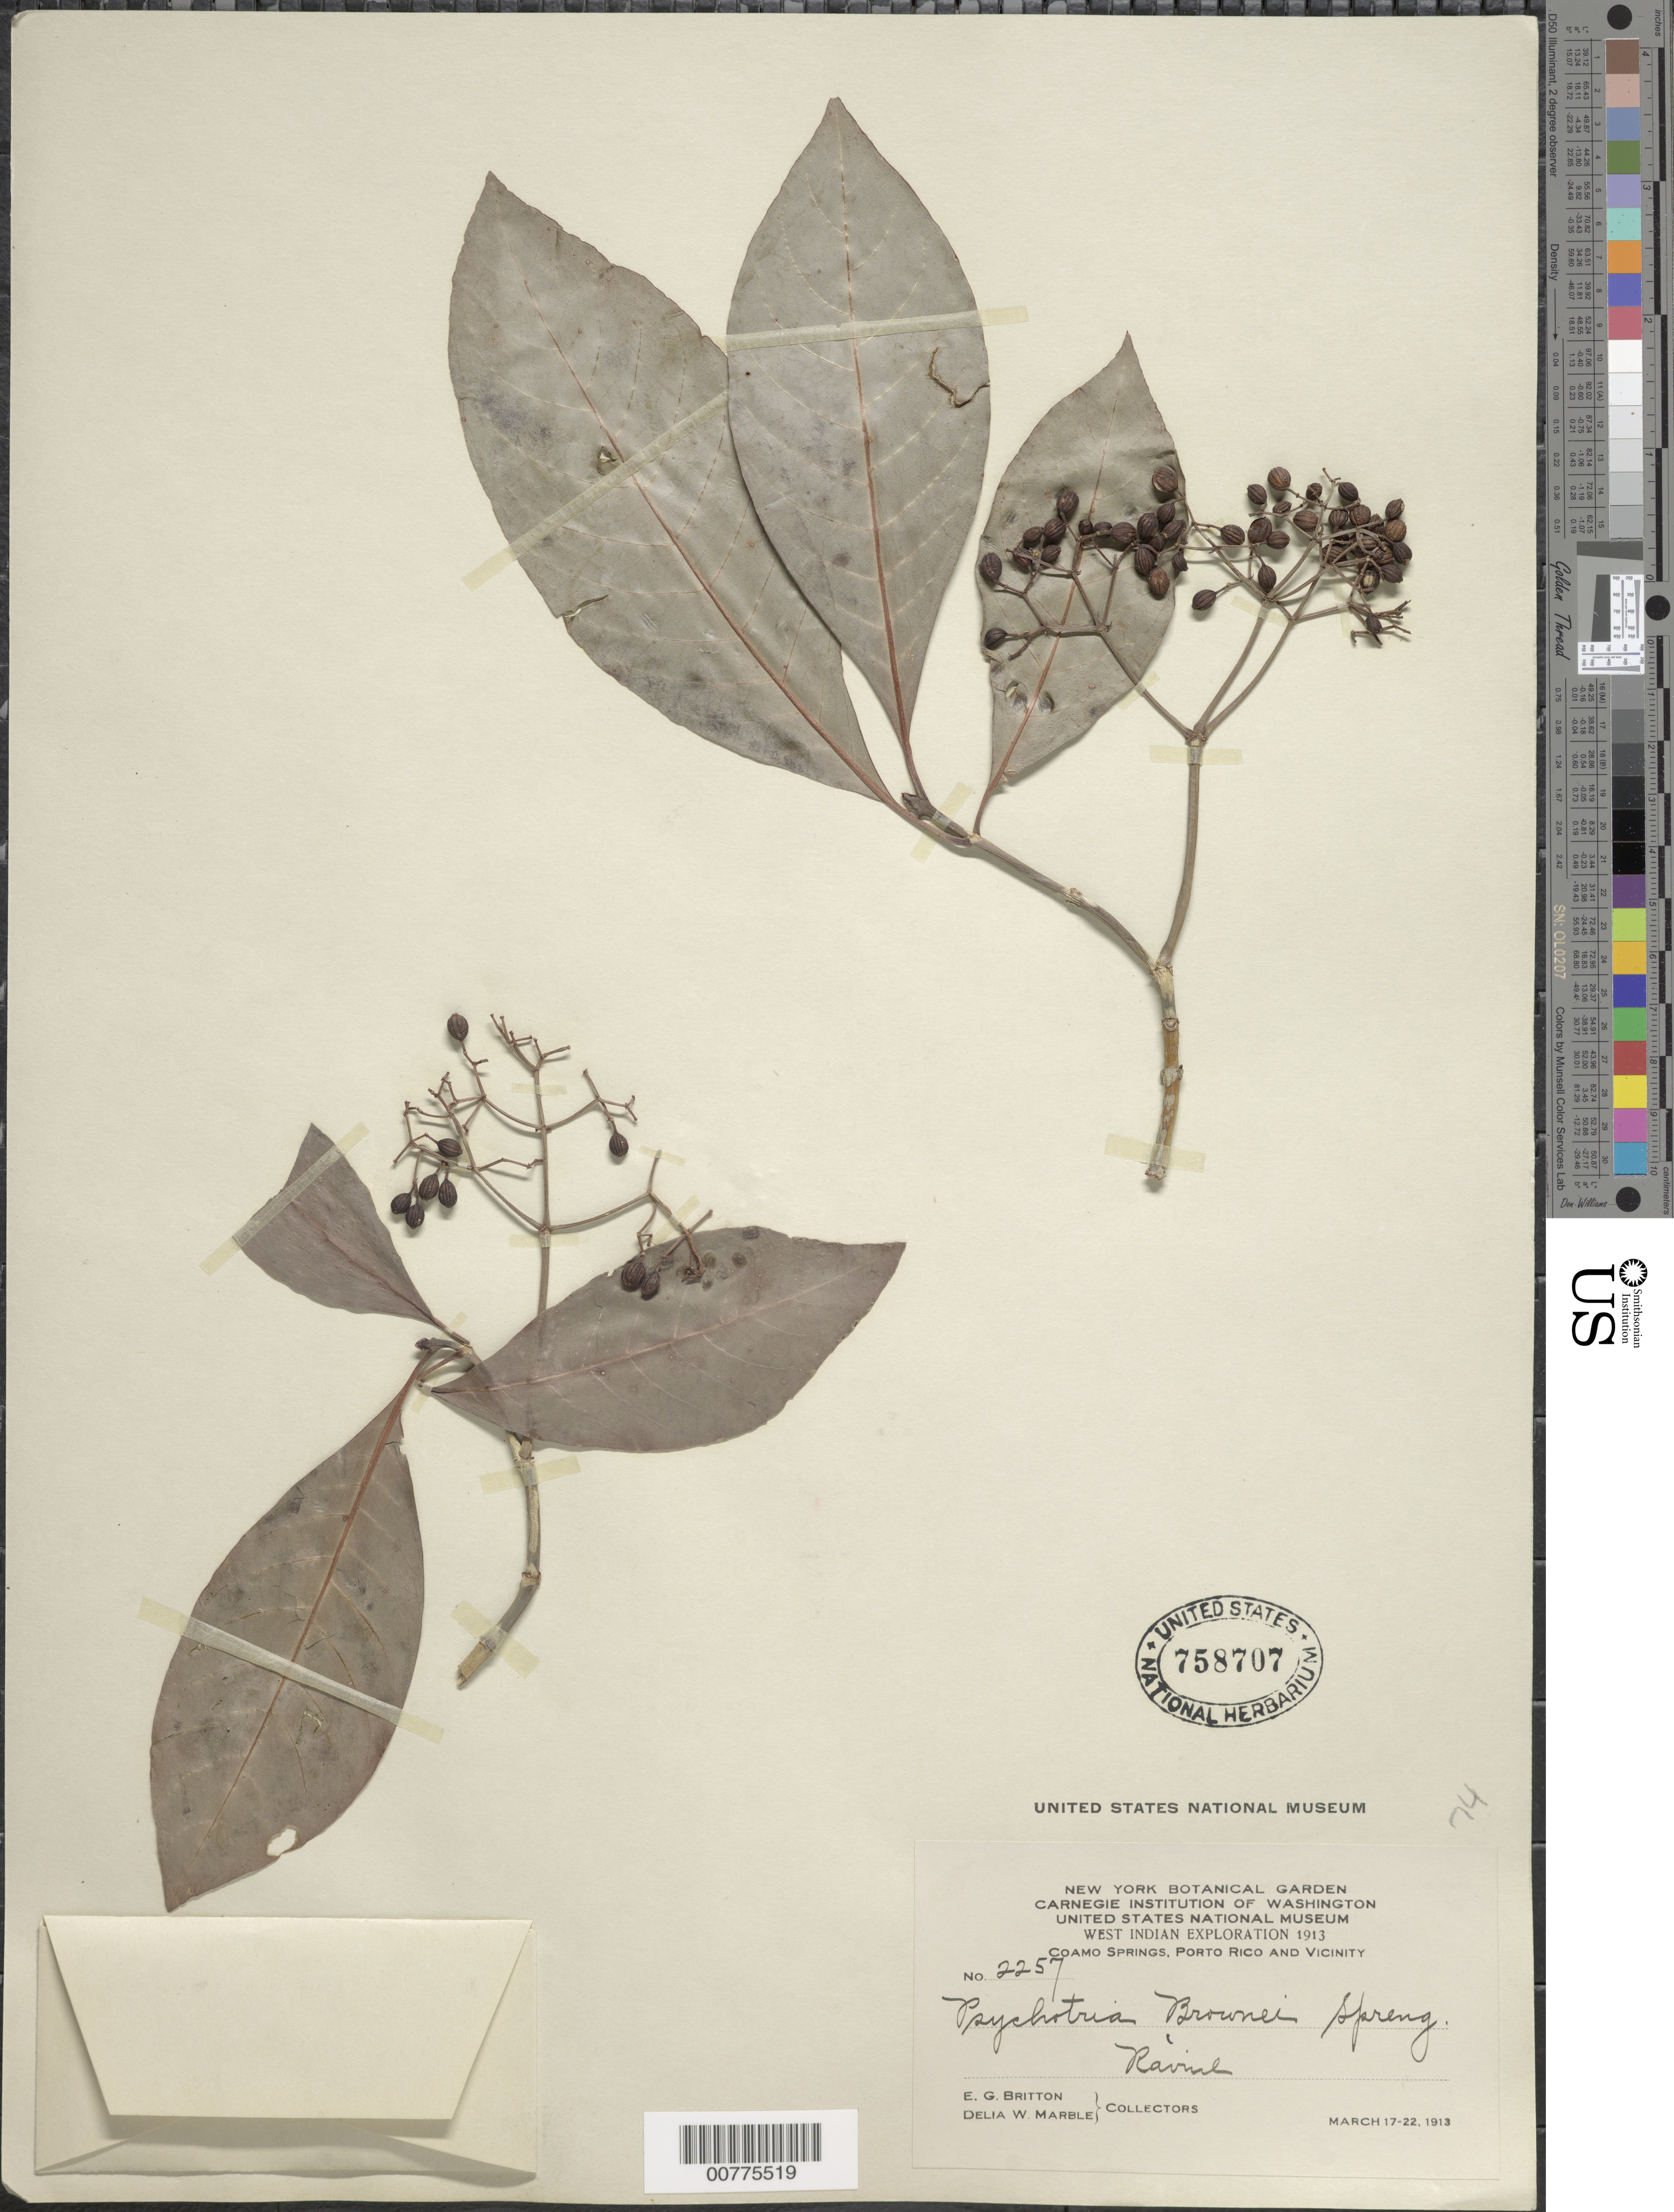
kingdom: Plantae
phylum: Tracheophyta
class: Magnoliopsida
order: Gentianales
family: Rubiaceae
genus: Psychotria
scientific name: Psychotria glabrata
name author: Sw.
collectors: E. G. Britton & D. W. Marble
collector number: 2257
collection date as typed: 17 Mar 1913 to 22 Mar 1913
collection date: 1913-03-17/1913-03-22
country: Puerto Rico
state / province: Coamo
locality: Coamo Springs, ravine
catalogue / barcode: US 758707